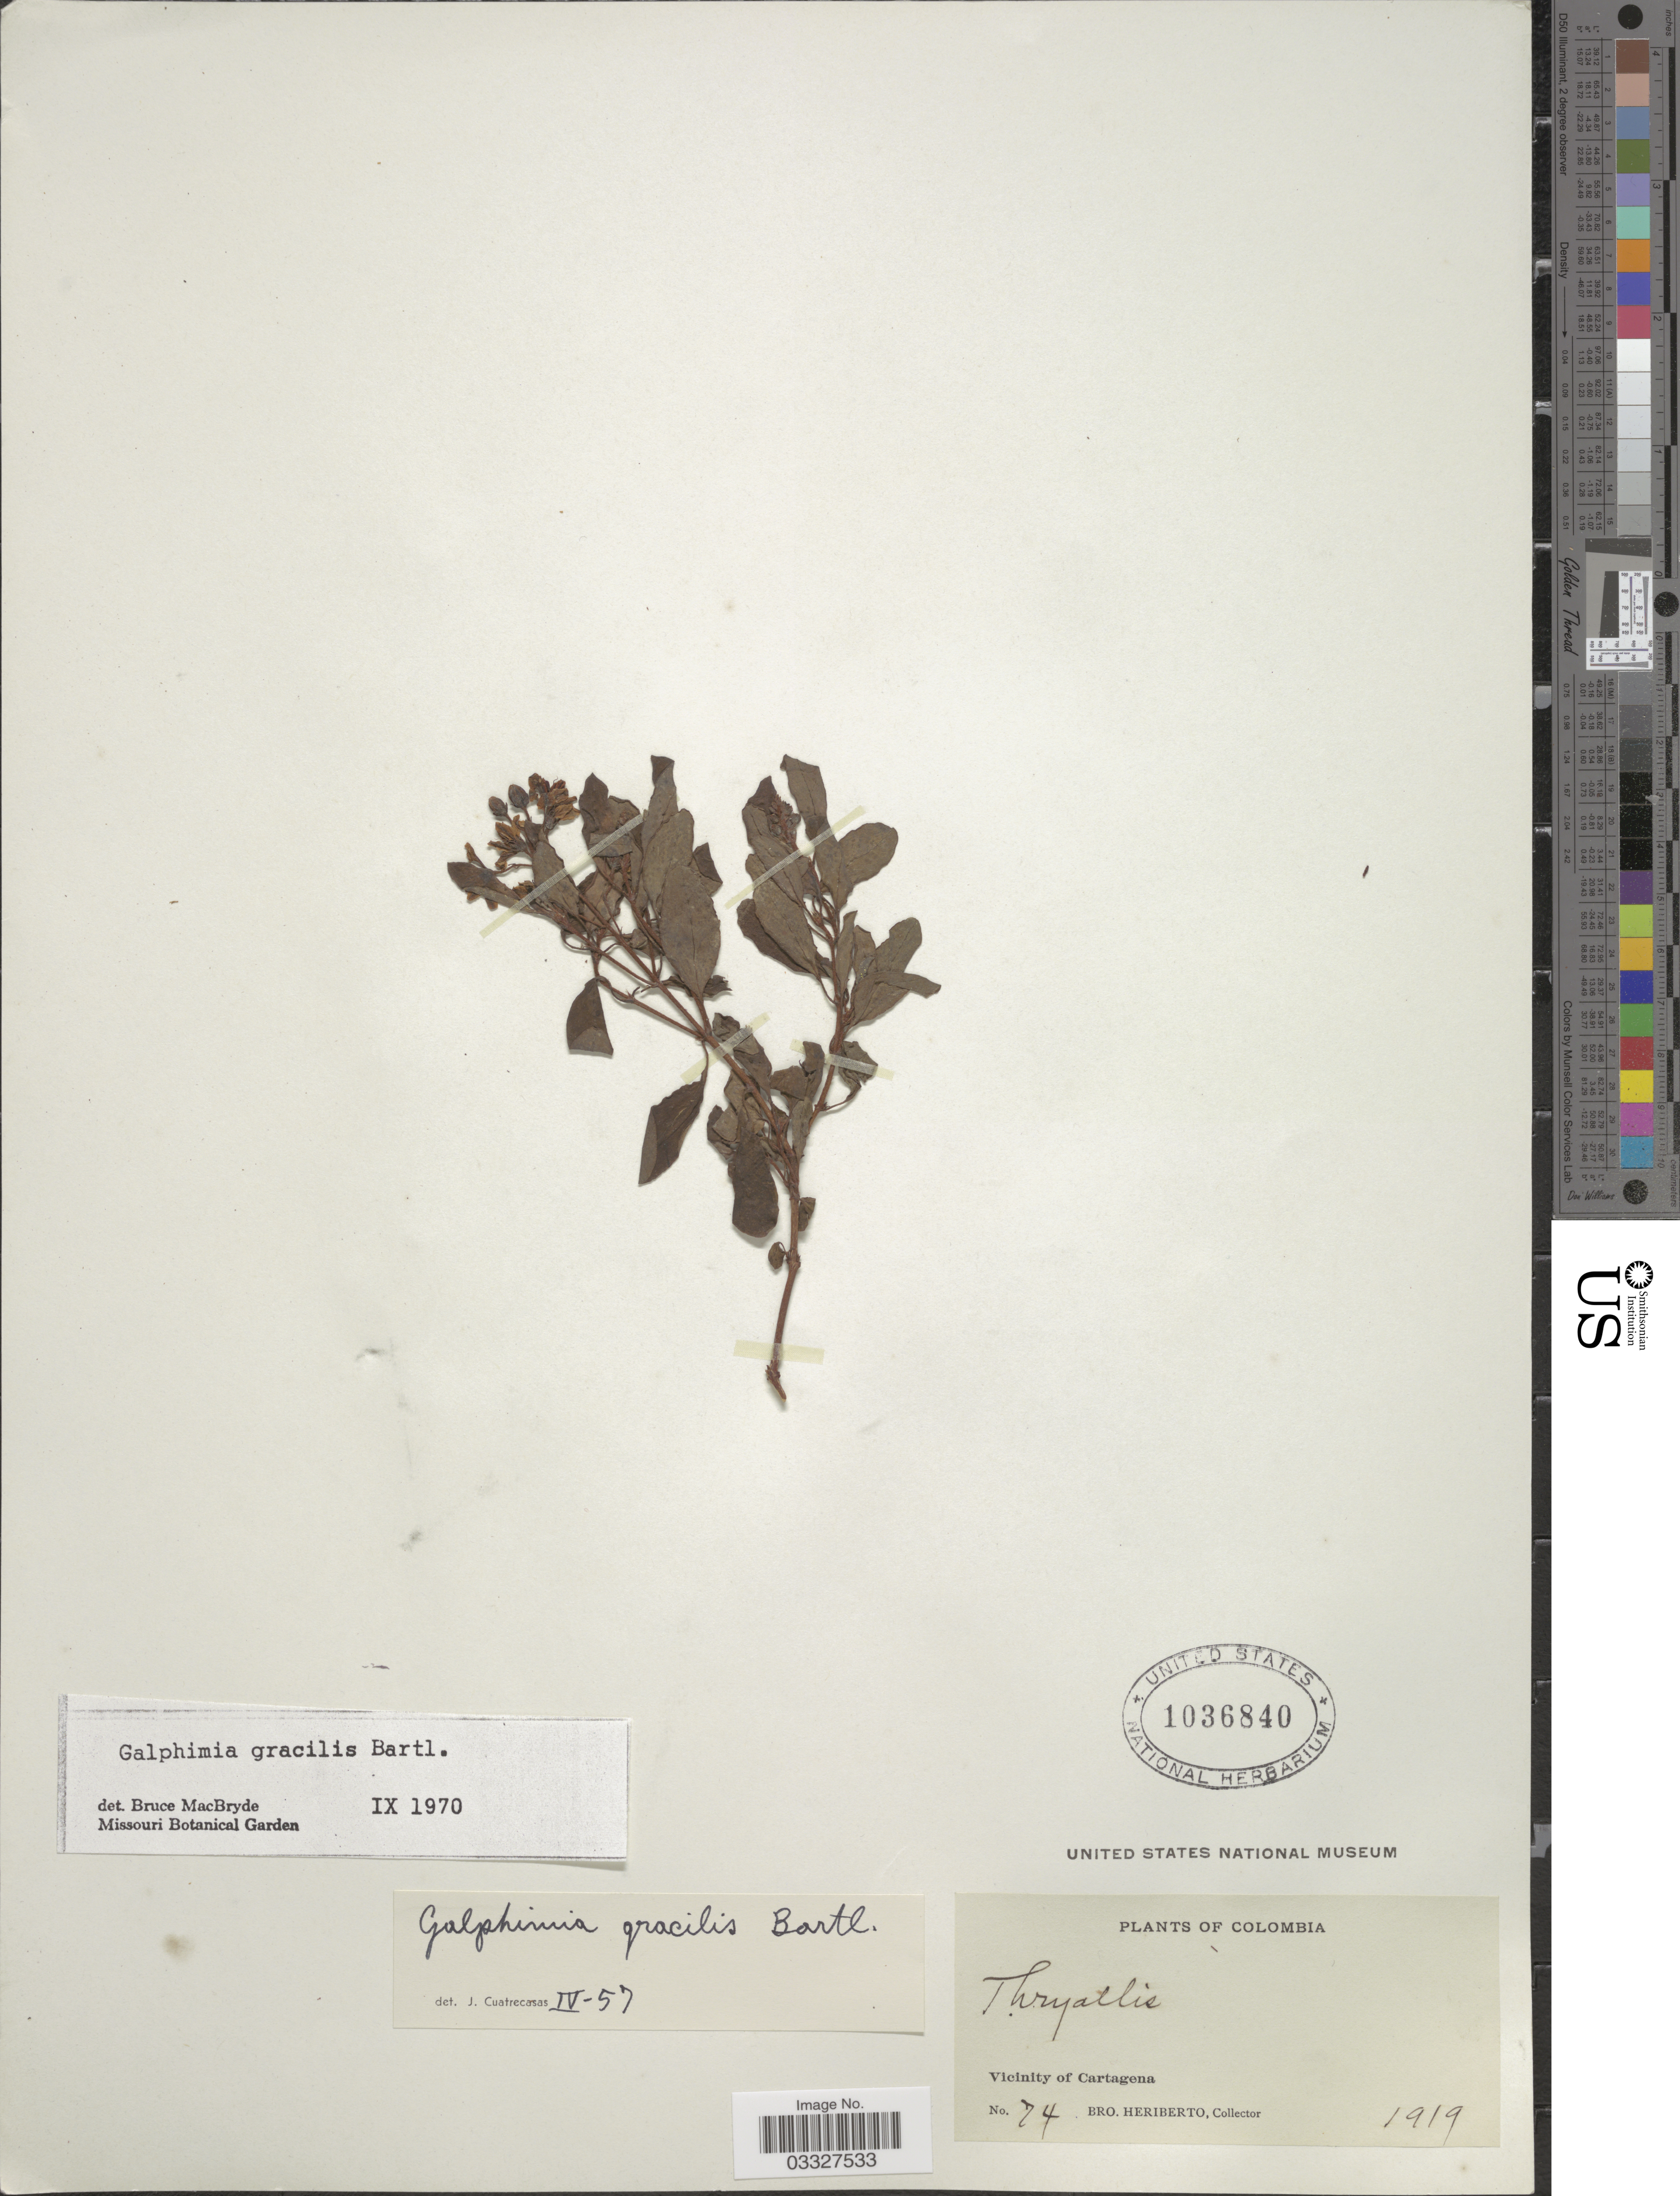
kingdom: Plantae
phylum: Tracheophyta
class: Magnoliopsida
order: Malpighiales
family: Malpighiaceae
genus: Galphimia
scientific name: Galphimia gracilis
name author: Bartl.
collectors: B. Heriberto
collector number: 74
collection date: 1919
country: Colombia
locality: Vicinity of Cartagena.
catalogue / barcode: US 1036840